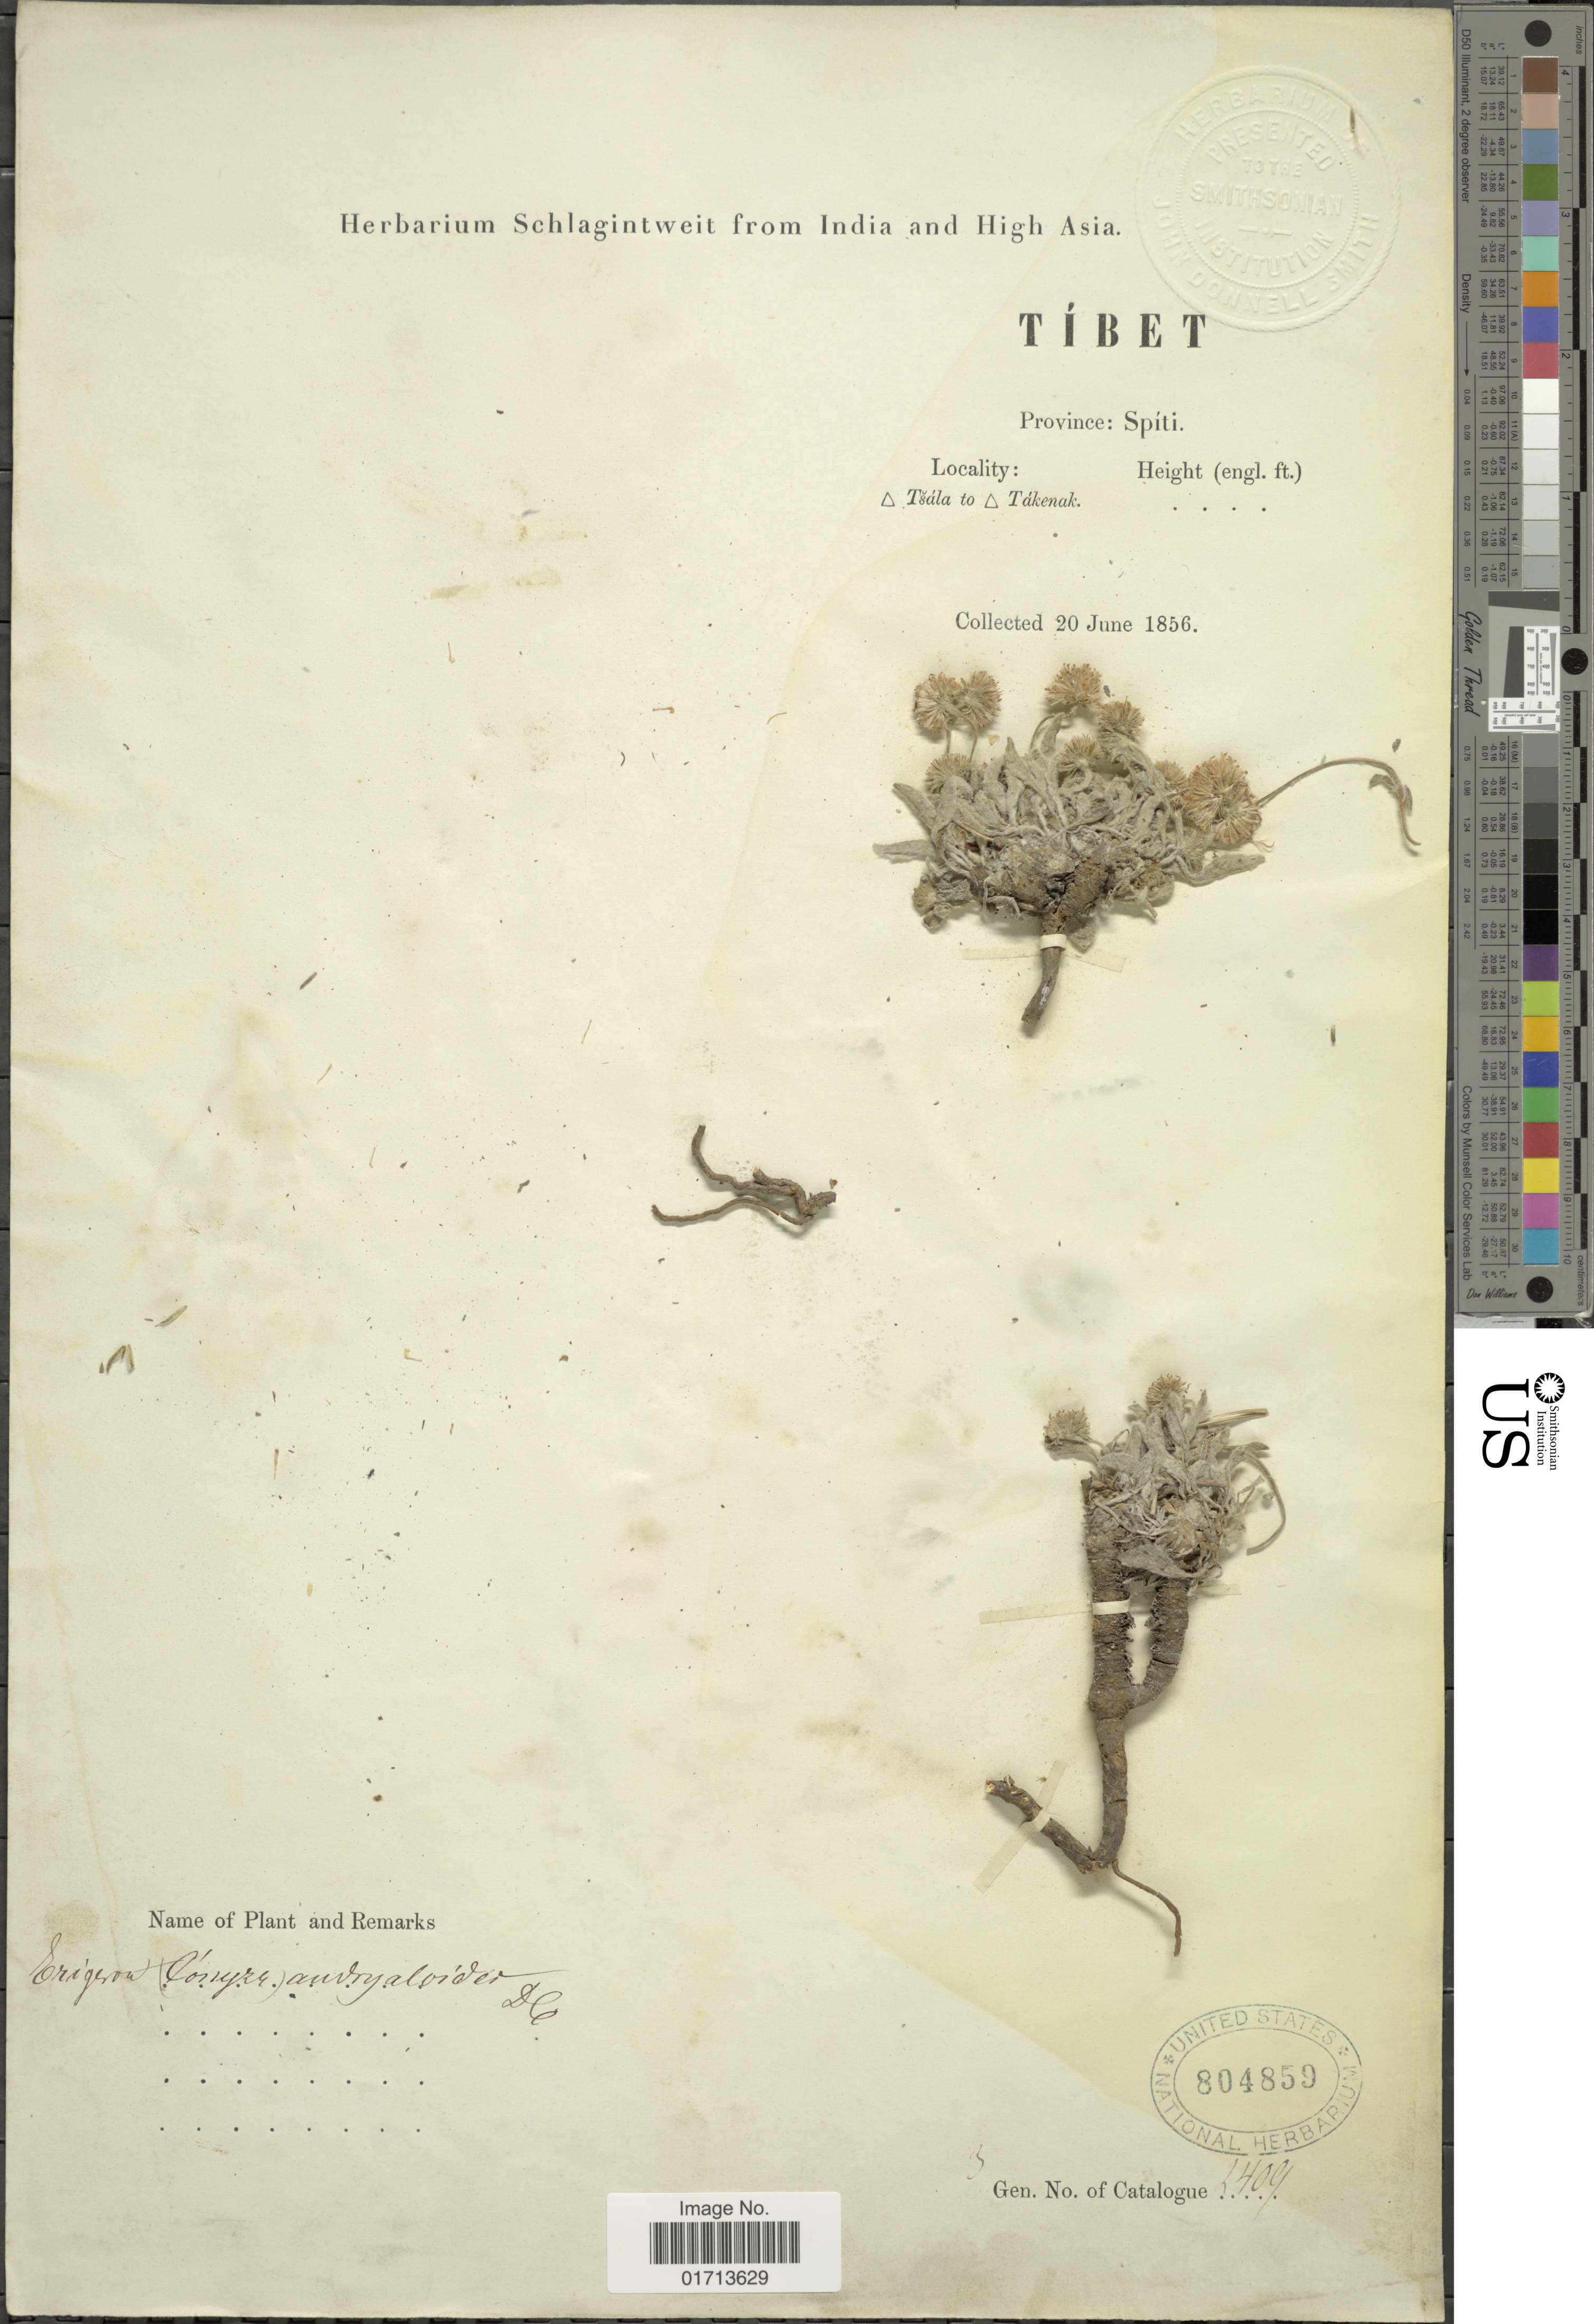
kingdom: Plantae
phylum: Tracheophyta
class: Magnoliopsida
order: Asterales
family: Asteraceae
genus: Psychrogeton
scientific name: Psychrogeton andryaloides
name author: (DC.) Novopokr. ex Krasch.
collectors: ex herb. Schlagintweit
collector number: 2409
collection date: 1856-06-20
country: China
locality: Tibet, spiti, Tsala to Takenak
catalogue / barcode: US 804859